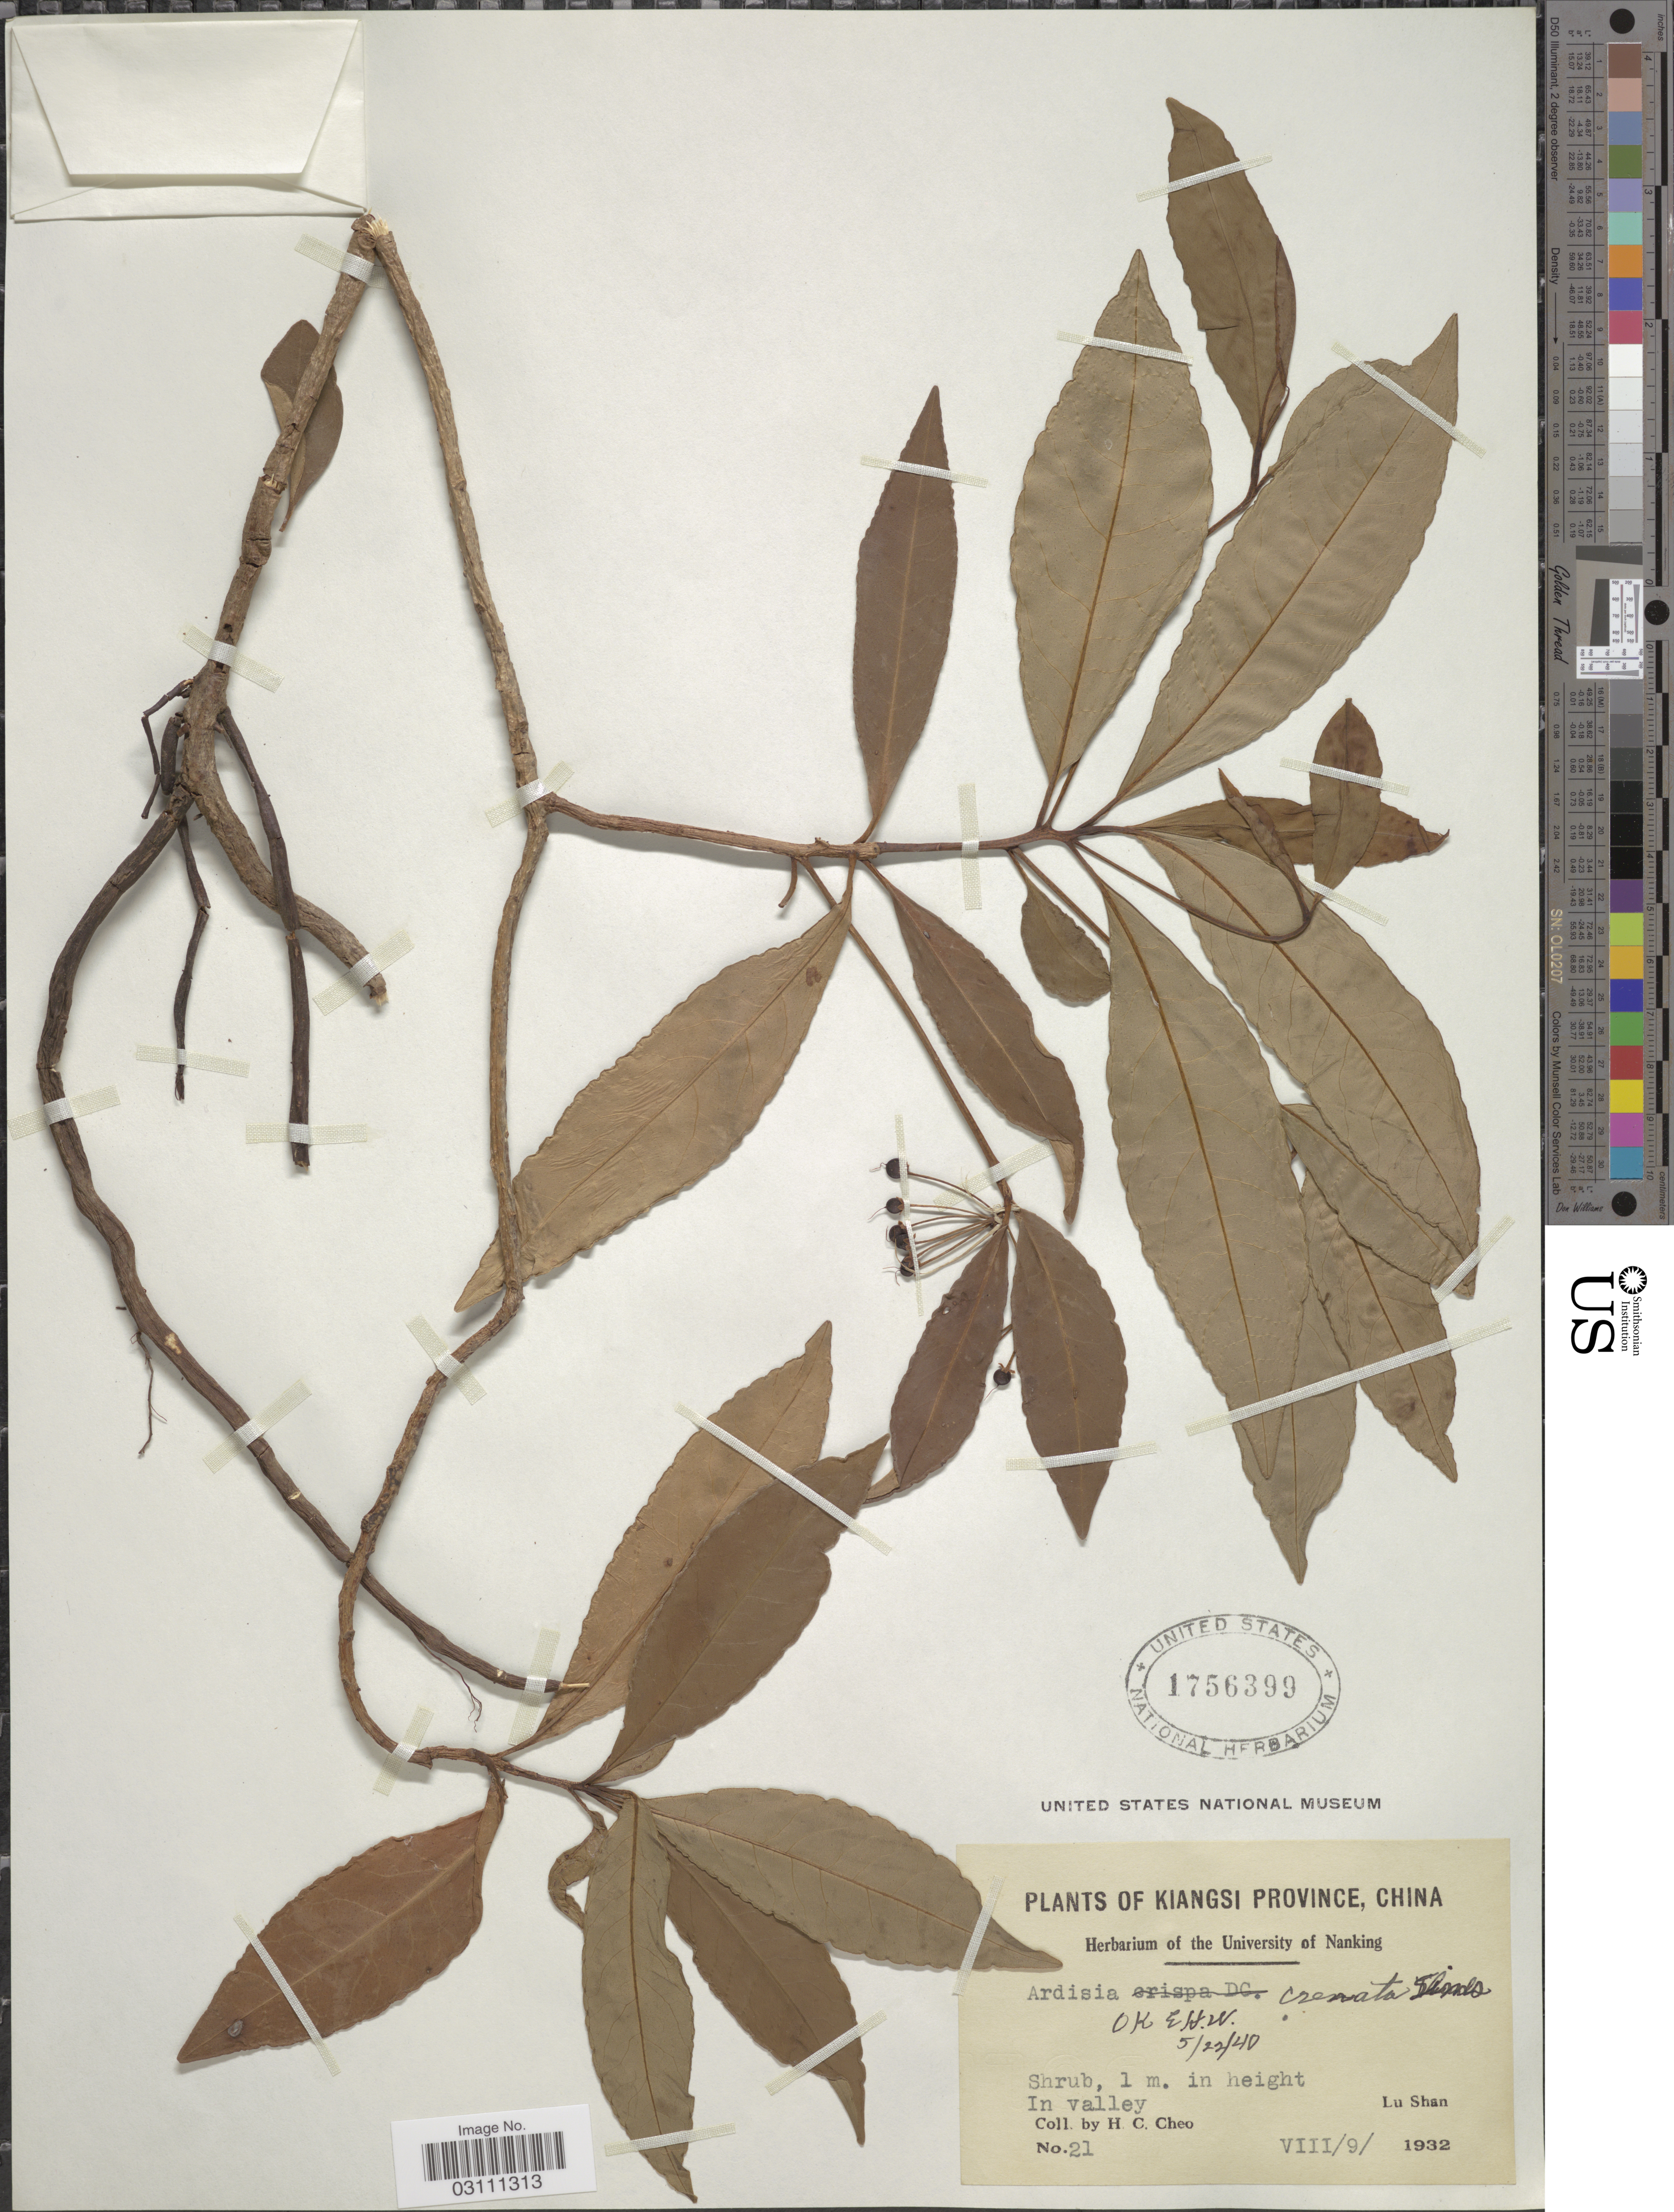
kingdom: Plantae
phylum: Tracheophyta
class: Magnoliopsida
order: Ericales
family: Primulaceae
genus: Ardisia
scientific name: Ardisia crenata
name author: Sims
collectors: H. Cheo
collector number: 21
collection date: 1932-08-09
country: China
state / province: Jiangxi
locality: Kiangsi Province. In valley Lu Shan.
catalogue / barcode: US 1756399